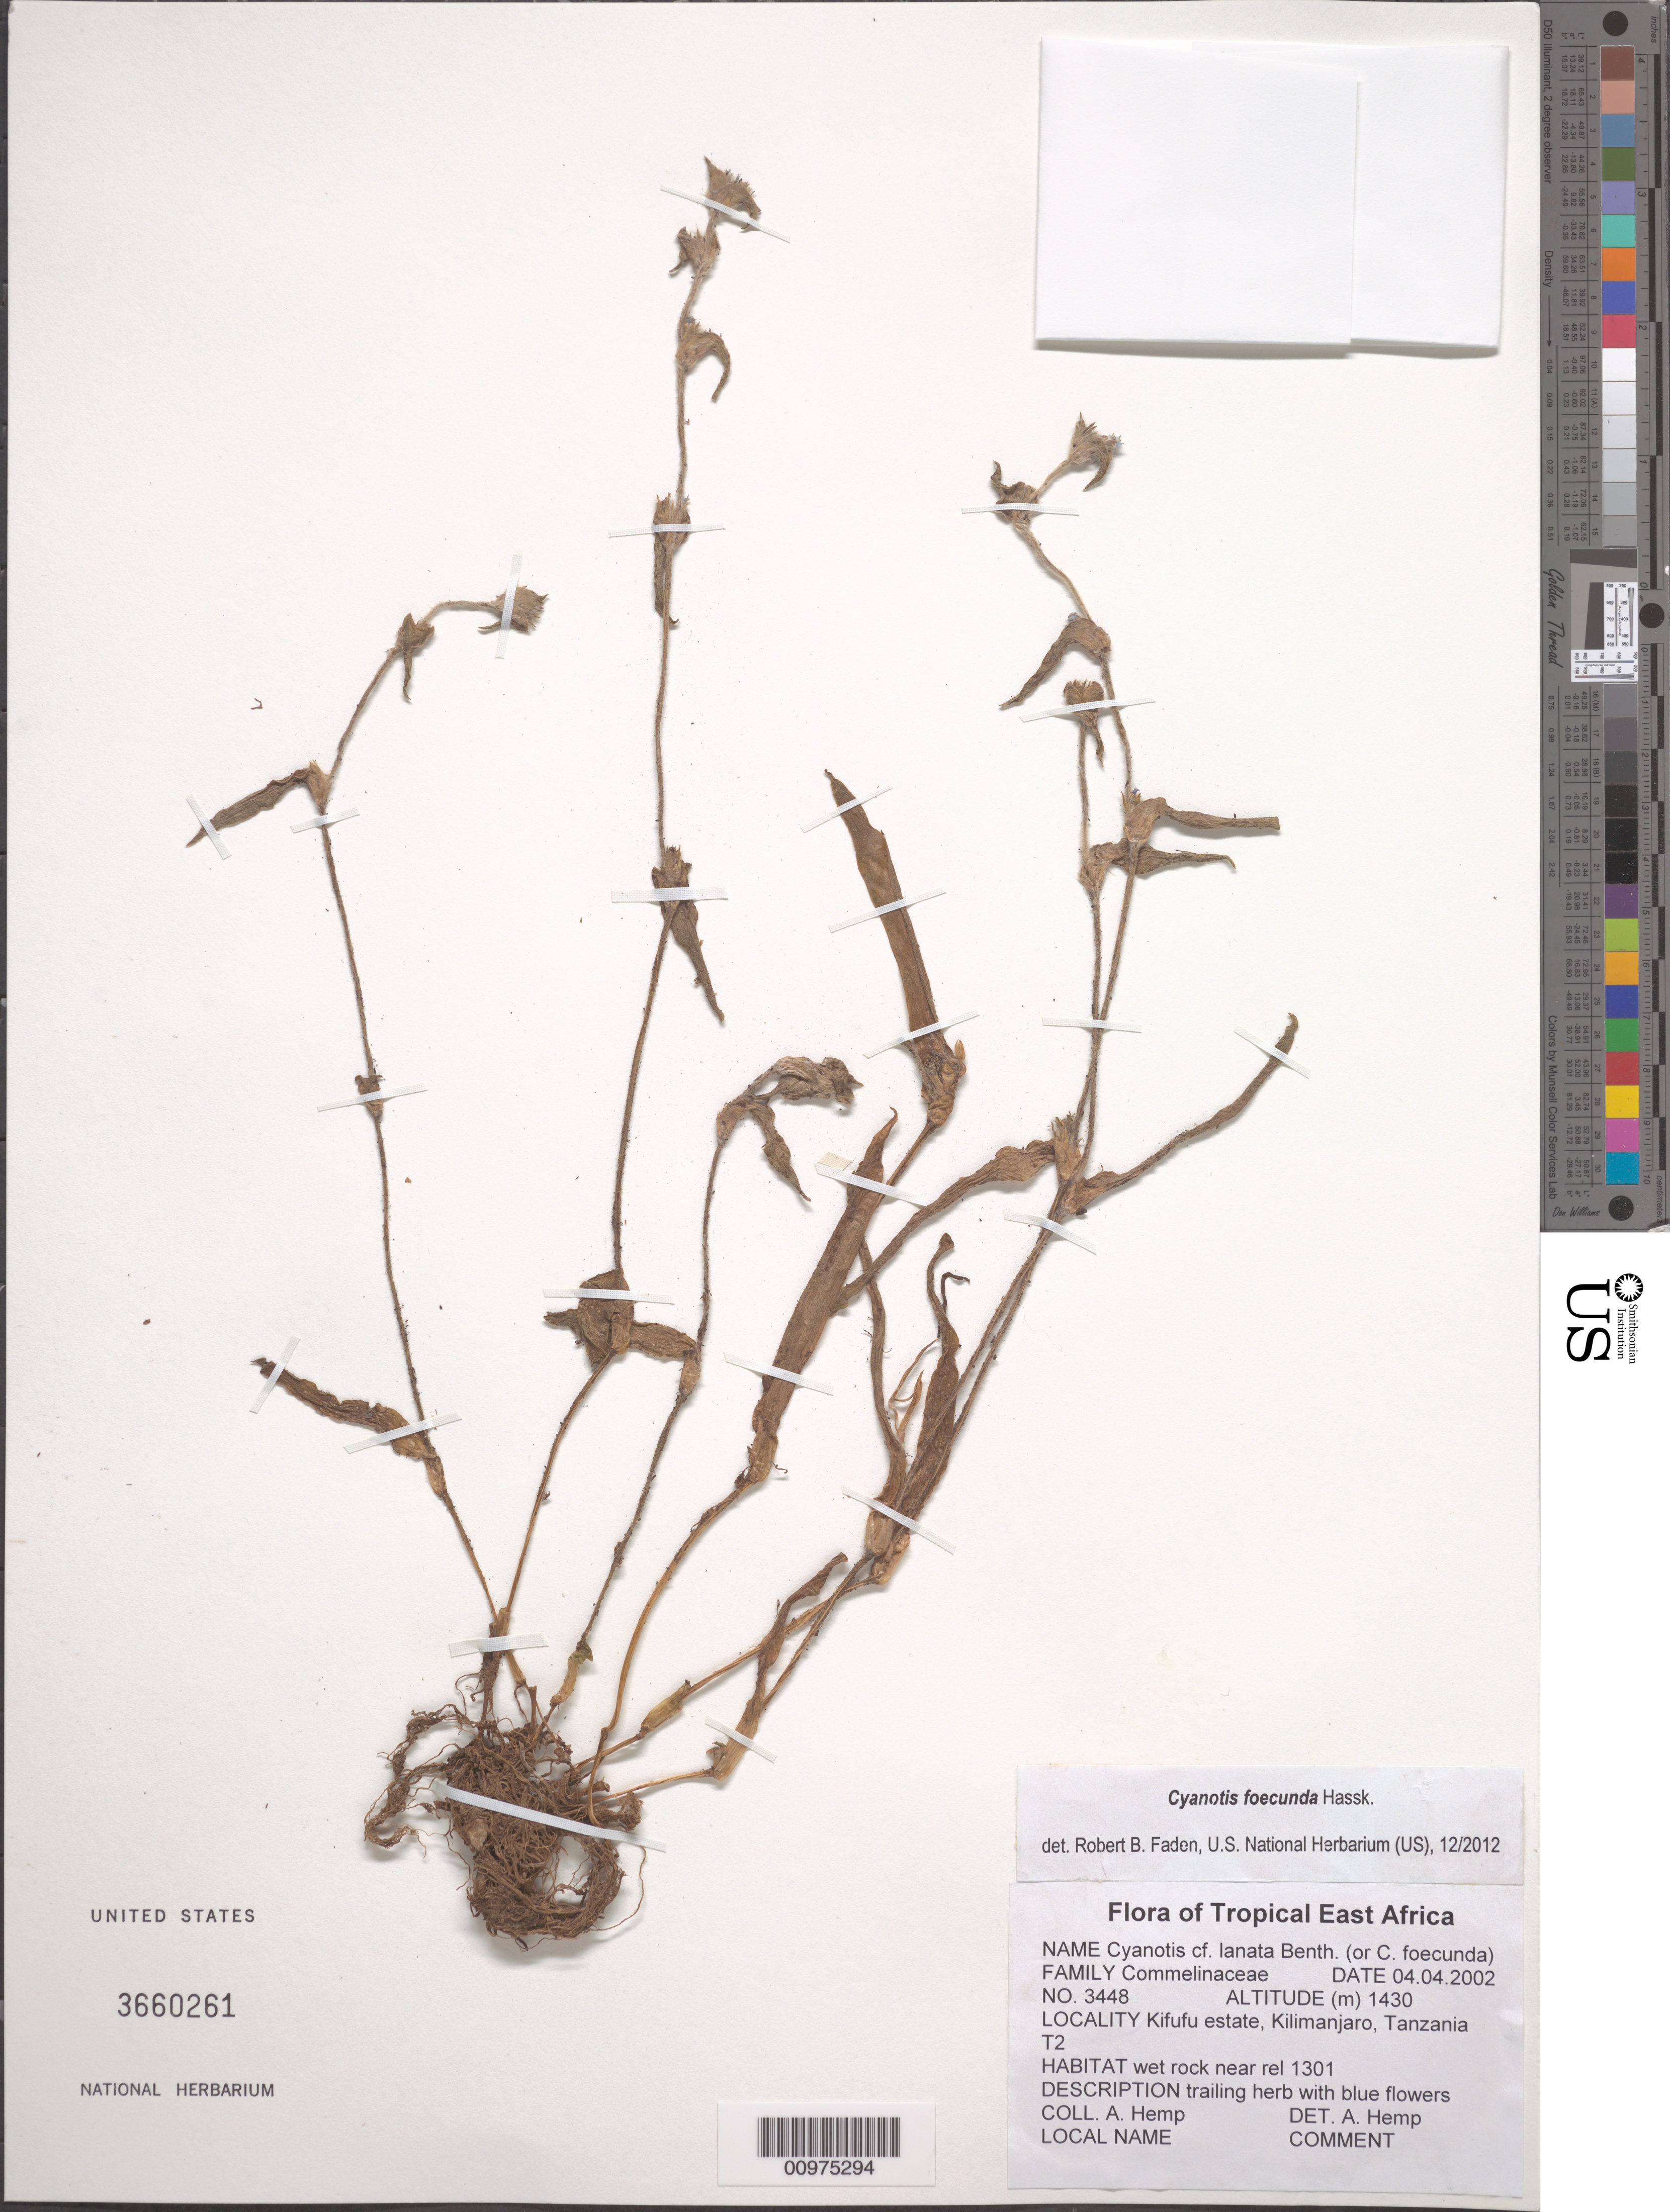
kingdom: Plantae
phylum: Tracheophyta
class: Liliopsida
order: Commelinales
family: Commelinaceae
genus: Cyanotis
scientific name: Cyanotis foecunda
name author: DC. ex Hassk.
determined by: Faden, Robert B., (US), Smithsonian Institution - National Museum of Natural History (UNITED STATES)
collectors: A. Hemp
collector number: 3448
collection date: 2002-04-04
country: Tanzania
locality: Kifufu estate, Kilimanjaro, (T2)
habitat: wet rock near rel 1301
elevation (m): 1430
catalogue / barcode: US 3660261